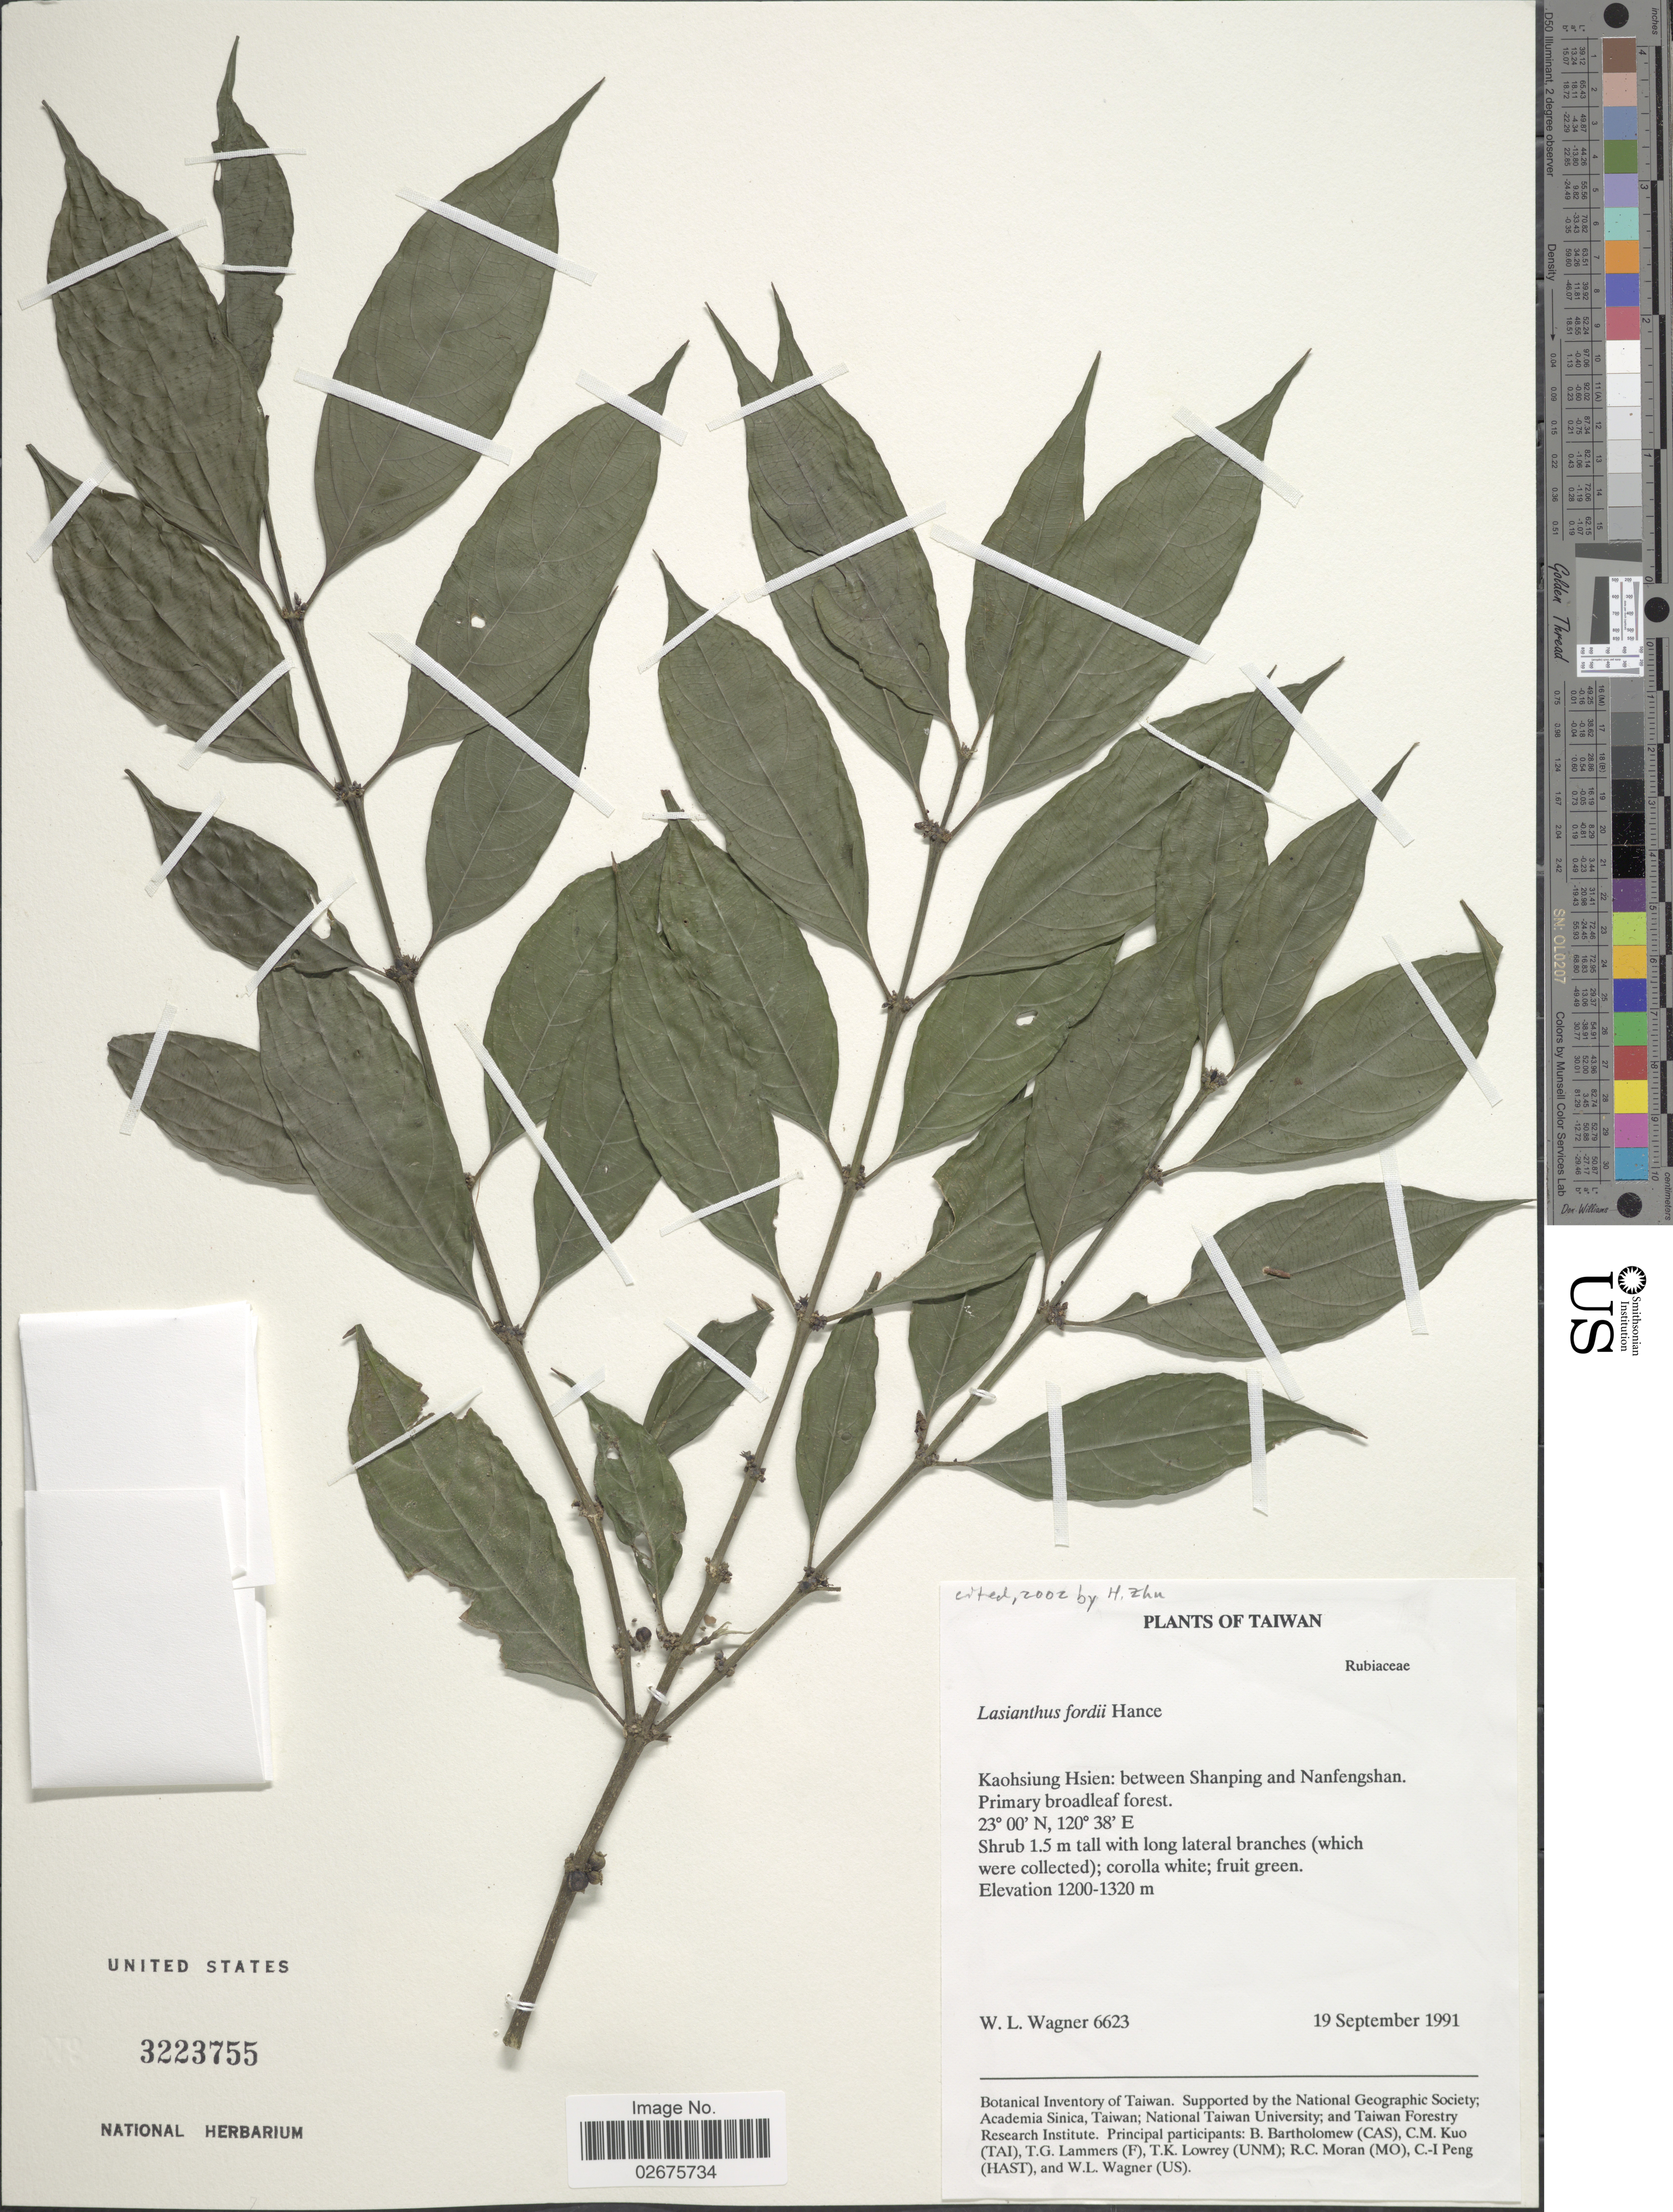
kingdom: Plantae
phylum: Tracheophyta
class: Magnoliopsida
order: Gentianales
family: Rubiaceae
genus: Lasianthus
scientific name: Lasianthus fordii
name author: Hance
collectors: W. L. Wagner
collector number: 6623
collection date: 1991-09-19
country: Taiwan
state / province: Kaohsiung City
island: Taiwan [Formosa]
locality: Kaohsiung Hsien: between Shanping and Nanfengshan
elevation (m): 1200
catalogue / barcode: US 3223755